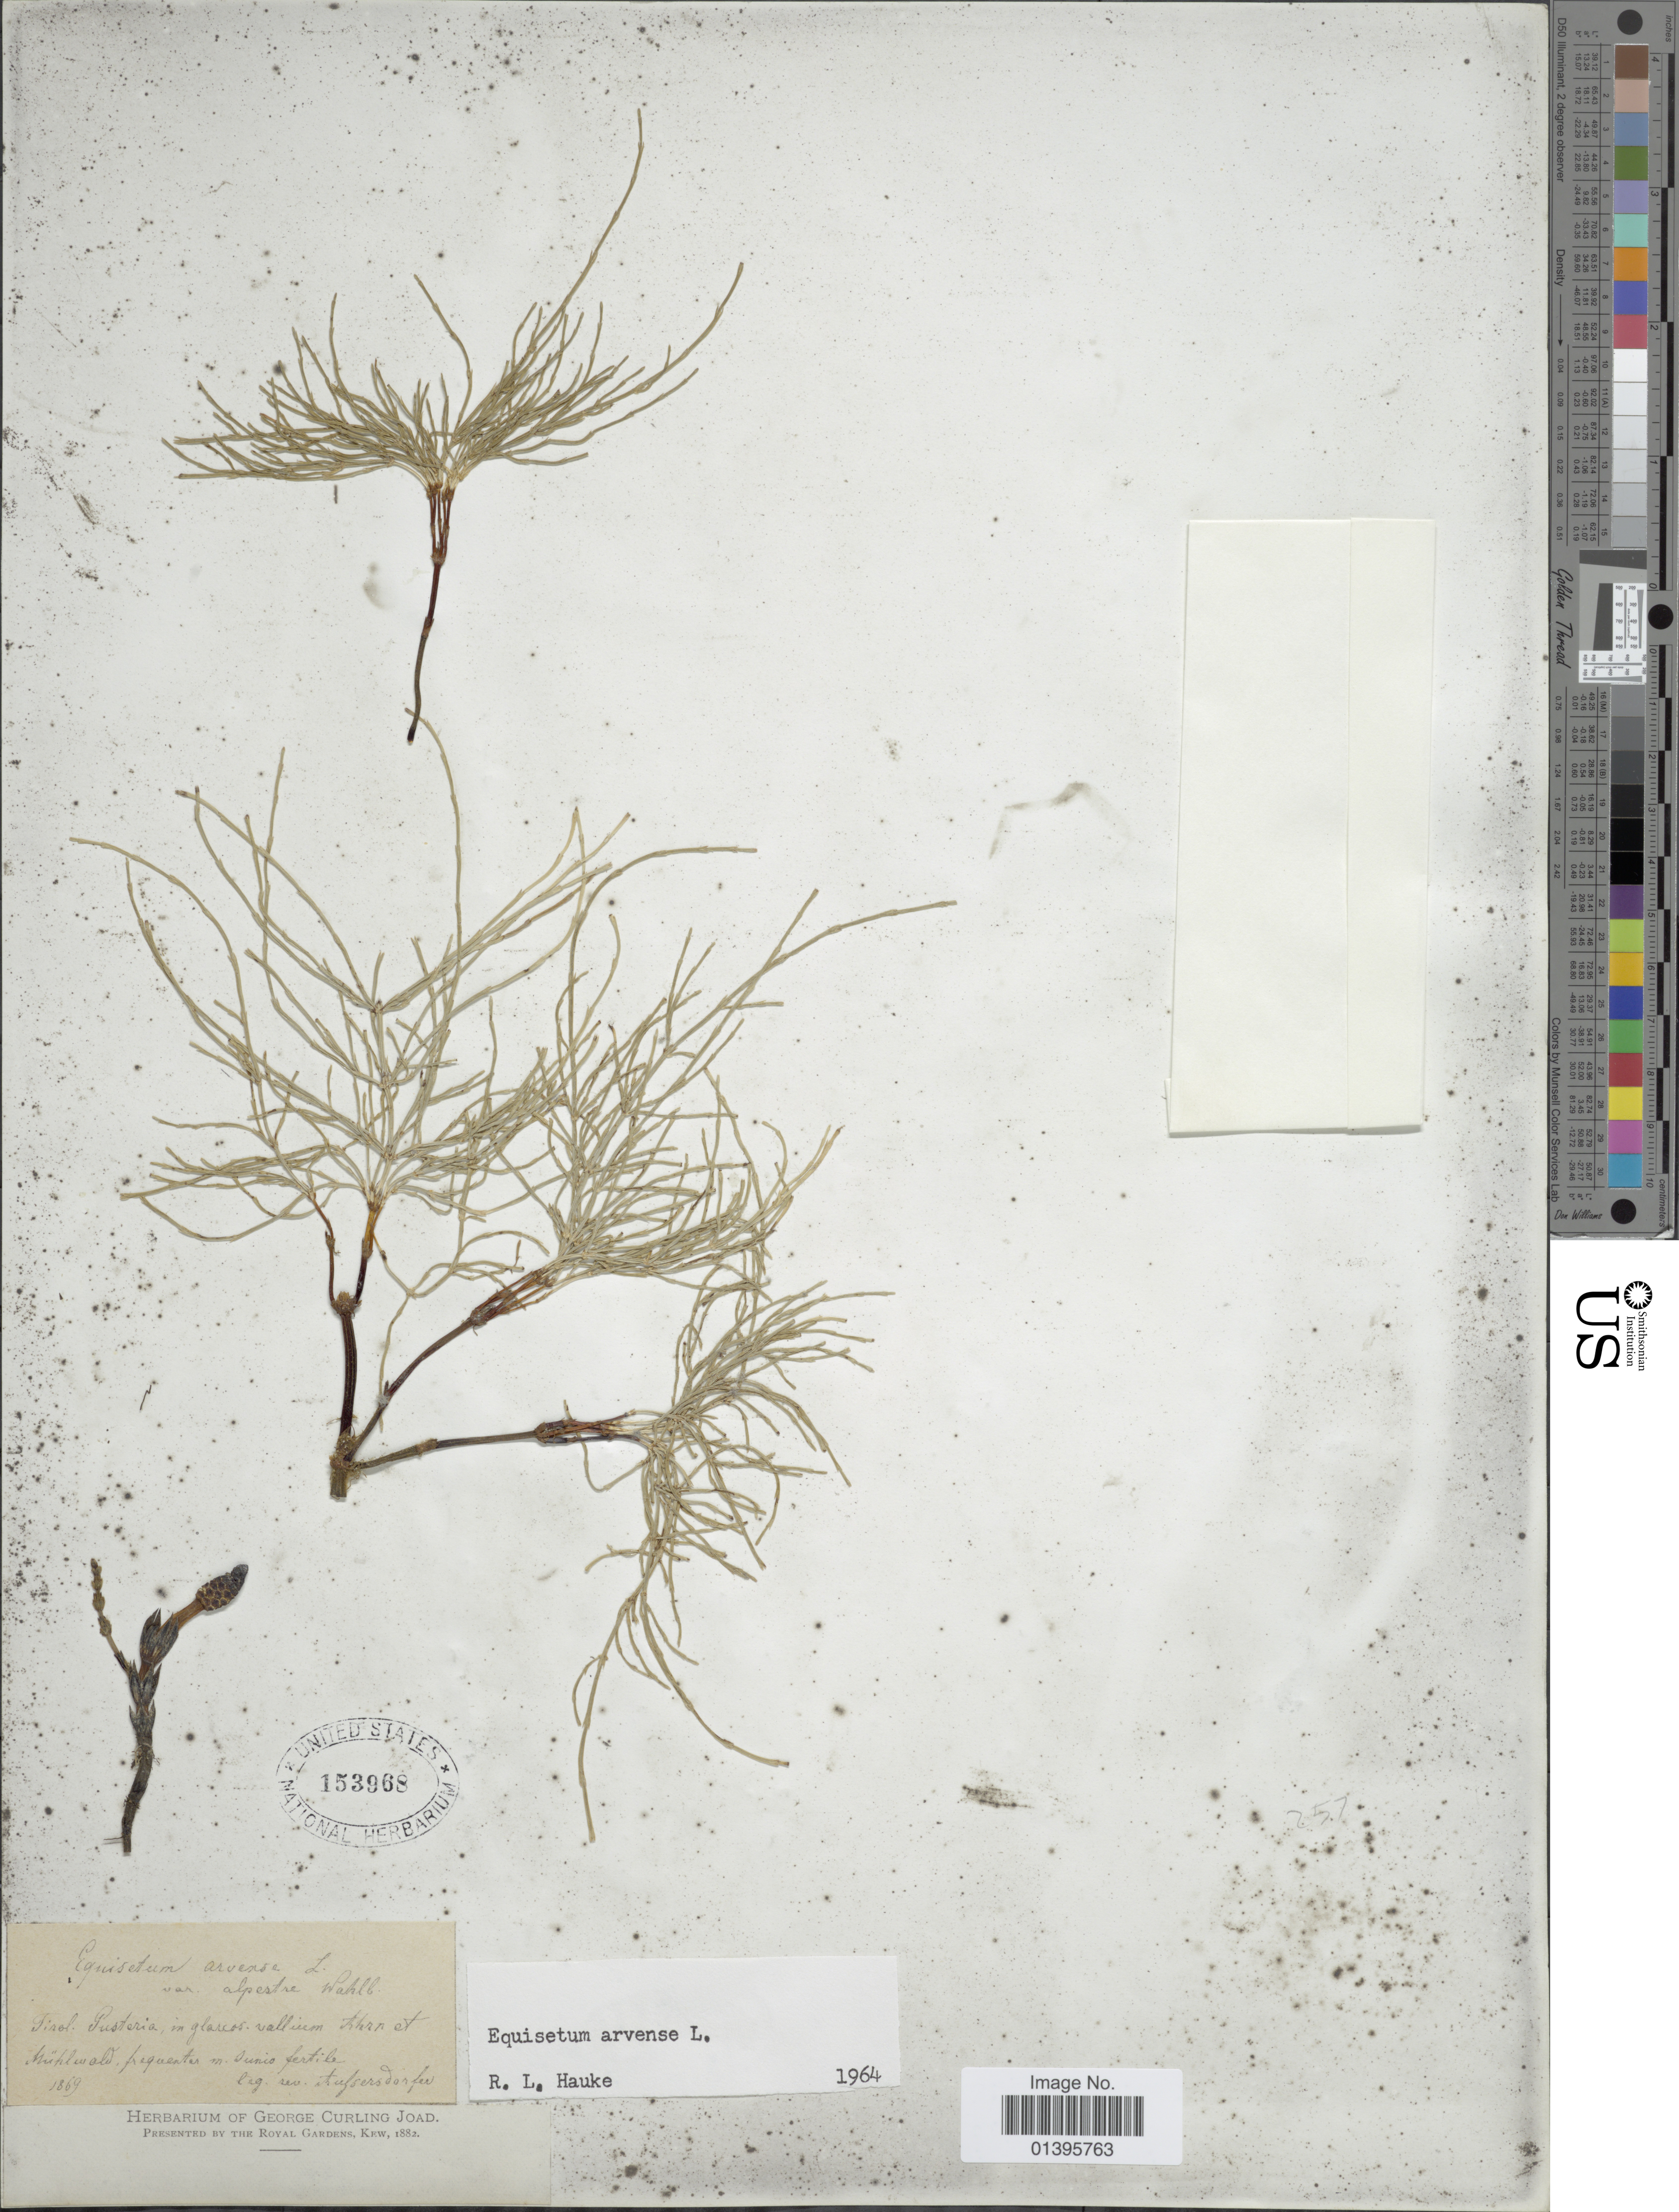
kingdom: Plantae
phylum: Tracheophyta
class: Polypodiopsida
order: Equisetales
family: Equisetaceae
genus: Equisetum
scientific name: Equisetum arvense var. alpestre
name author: Wahlenb.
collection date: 1869-06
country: Italy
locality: Tirol, Pusteria, in glarcos vallium Ahrn et Mühlwald frequentes m. Junico fertile.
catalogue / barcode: US 153968